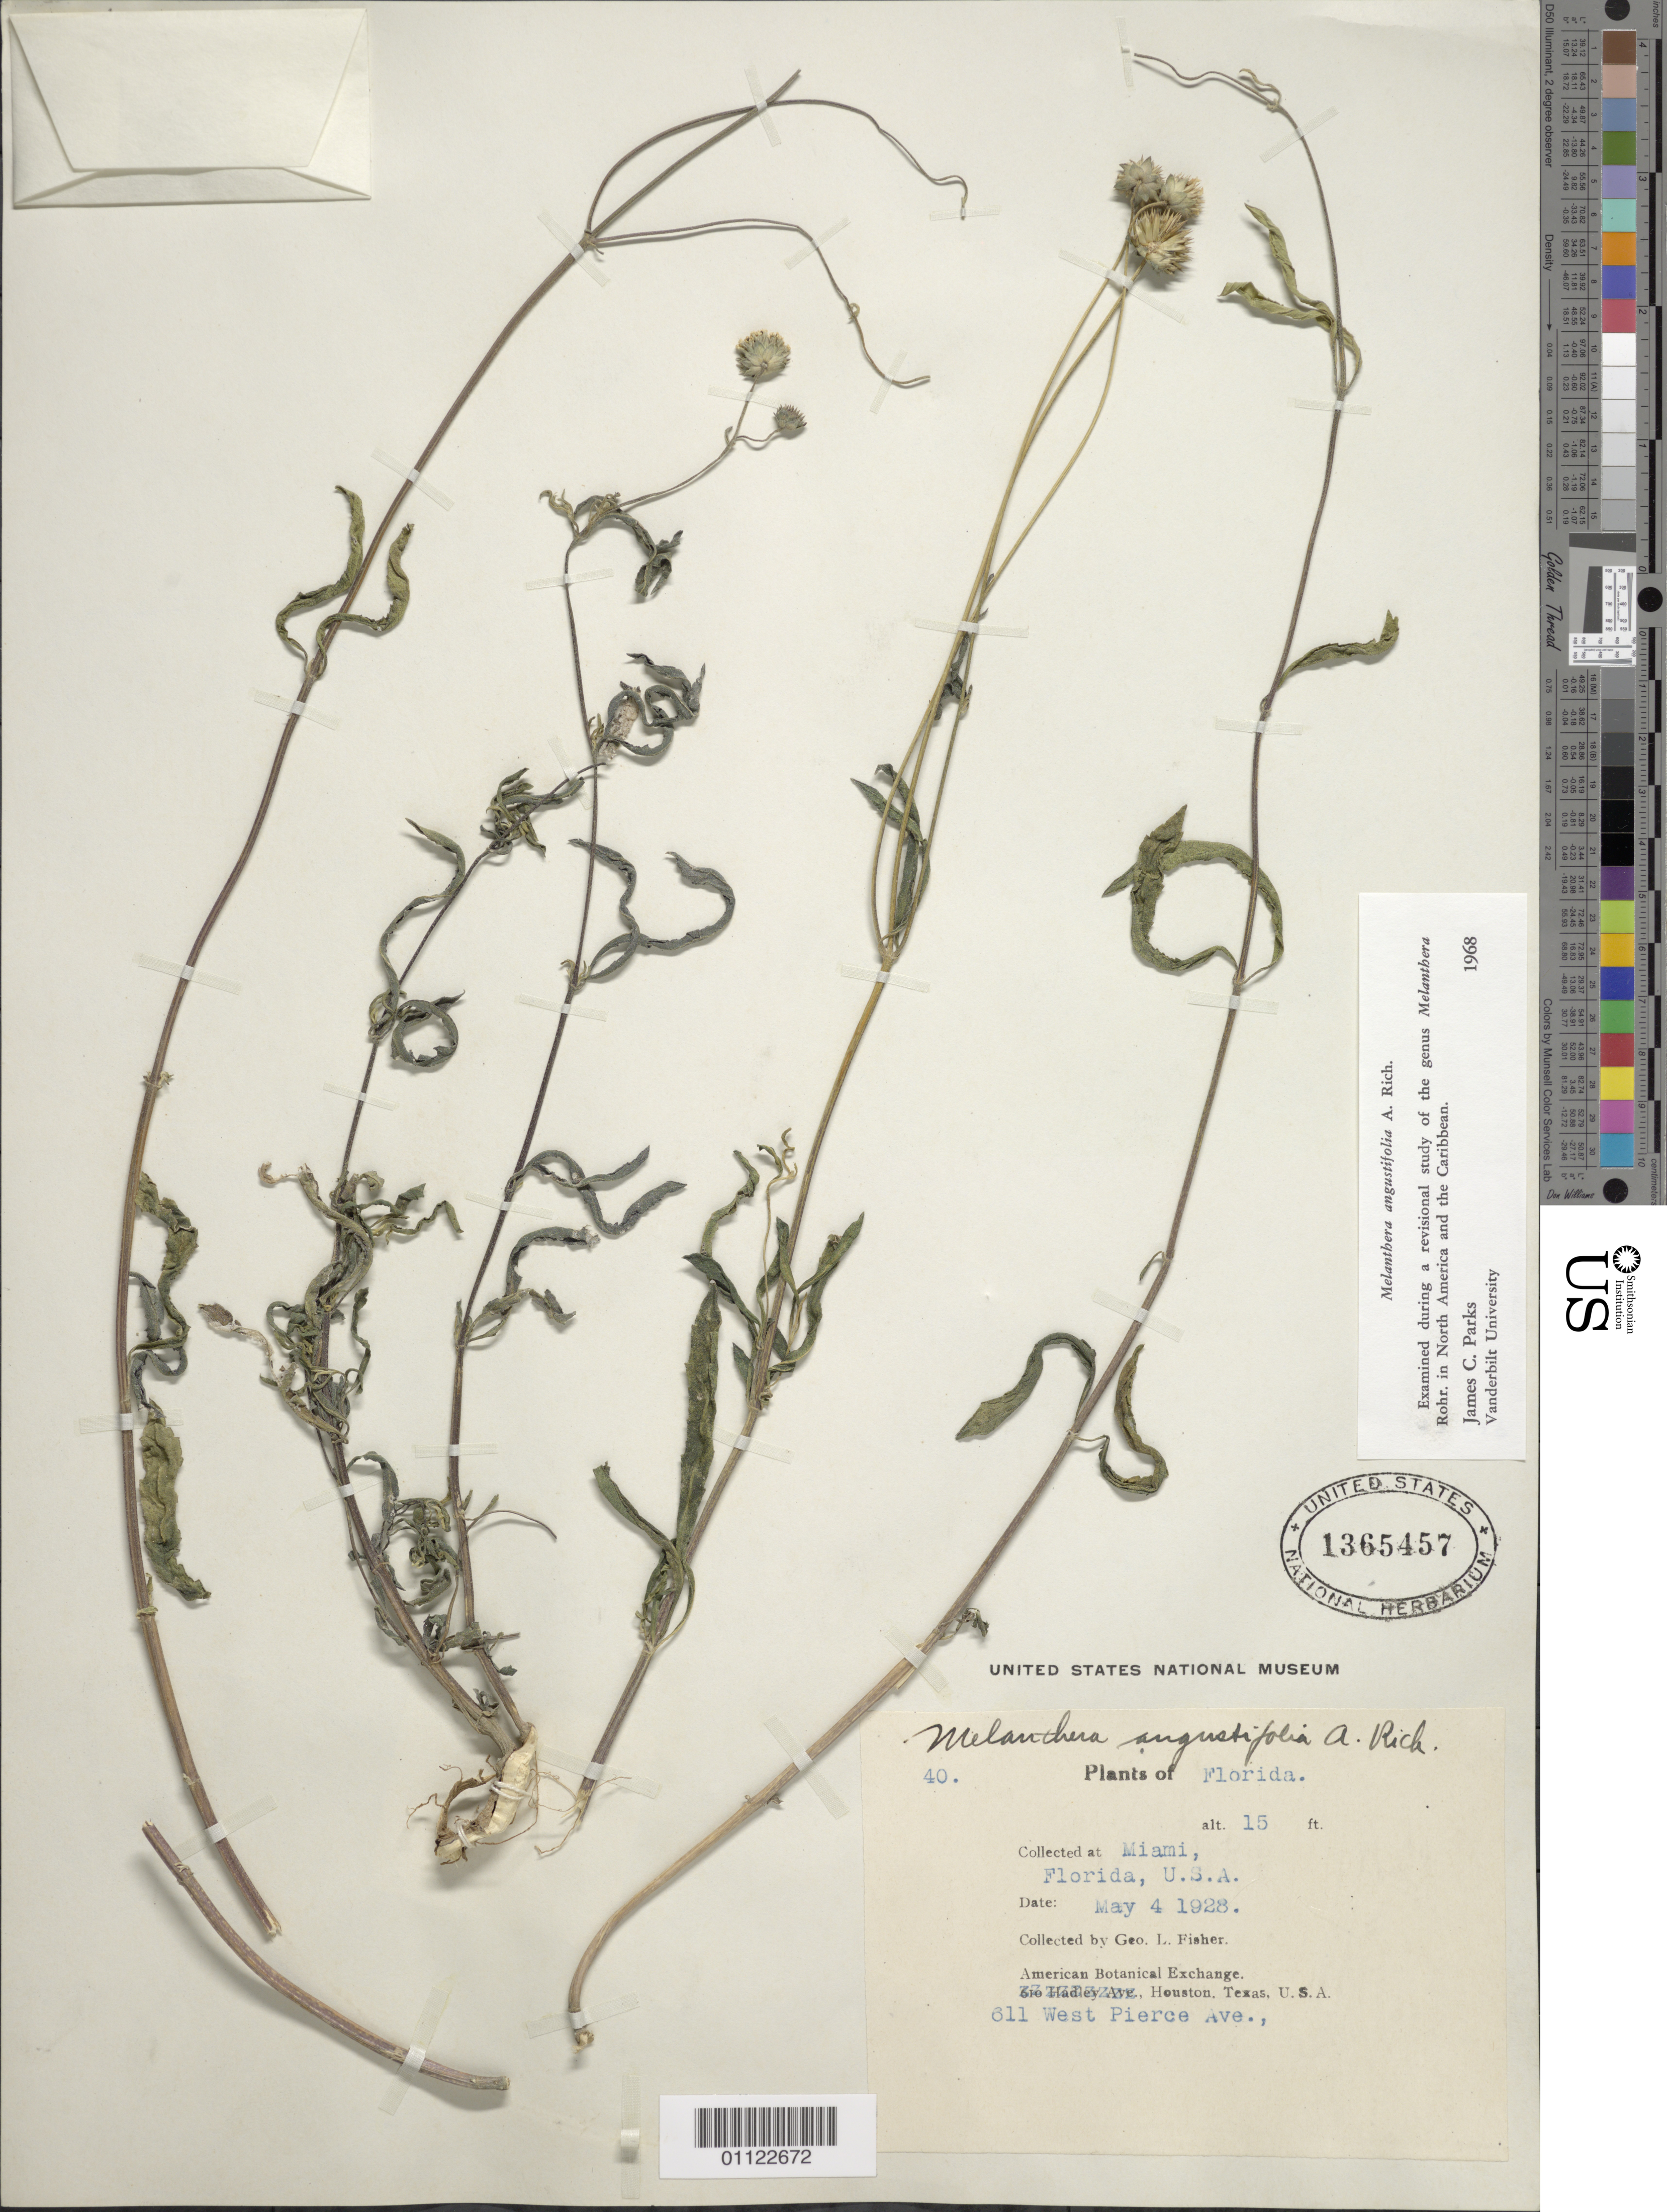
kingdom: Plantae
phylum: Tracheophyta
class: Magnoliopsida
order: Asterales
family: Asteraceae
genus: Melanthera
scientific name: Melanthera angustifolia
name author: A. Rich. in Sagra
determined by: Parks, J. C.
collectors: G. L. Fisher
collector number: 40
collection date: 1928-05-04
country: United States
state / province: Florida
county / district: Dade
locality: Miami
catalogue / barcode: US 1365457